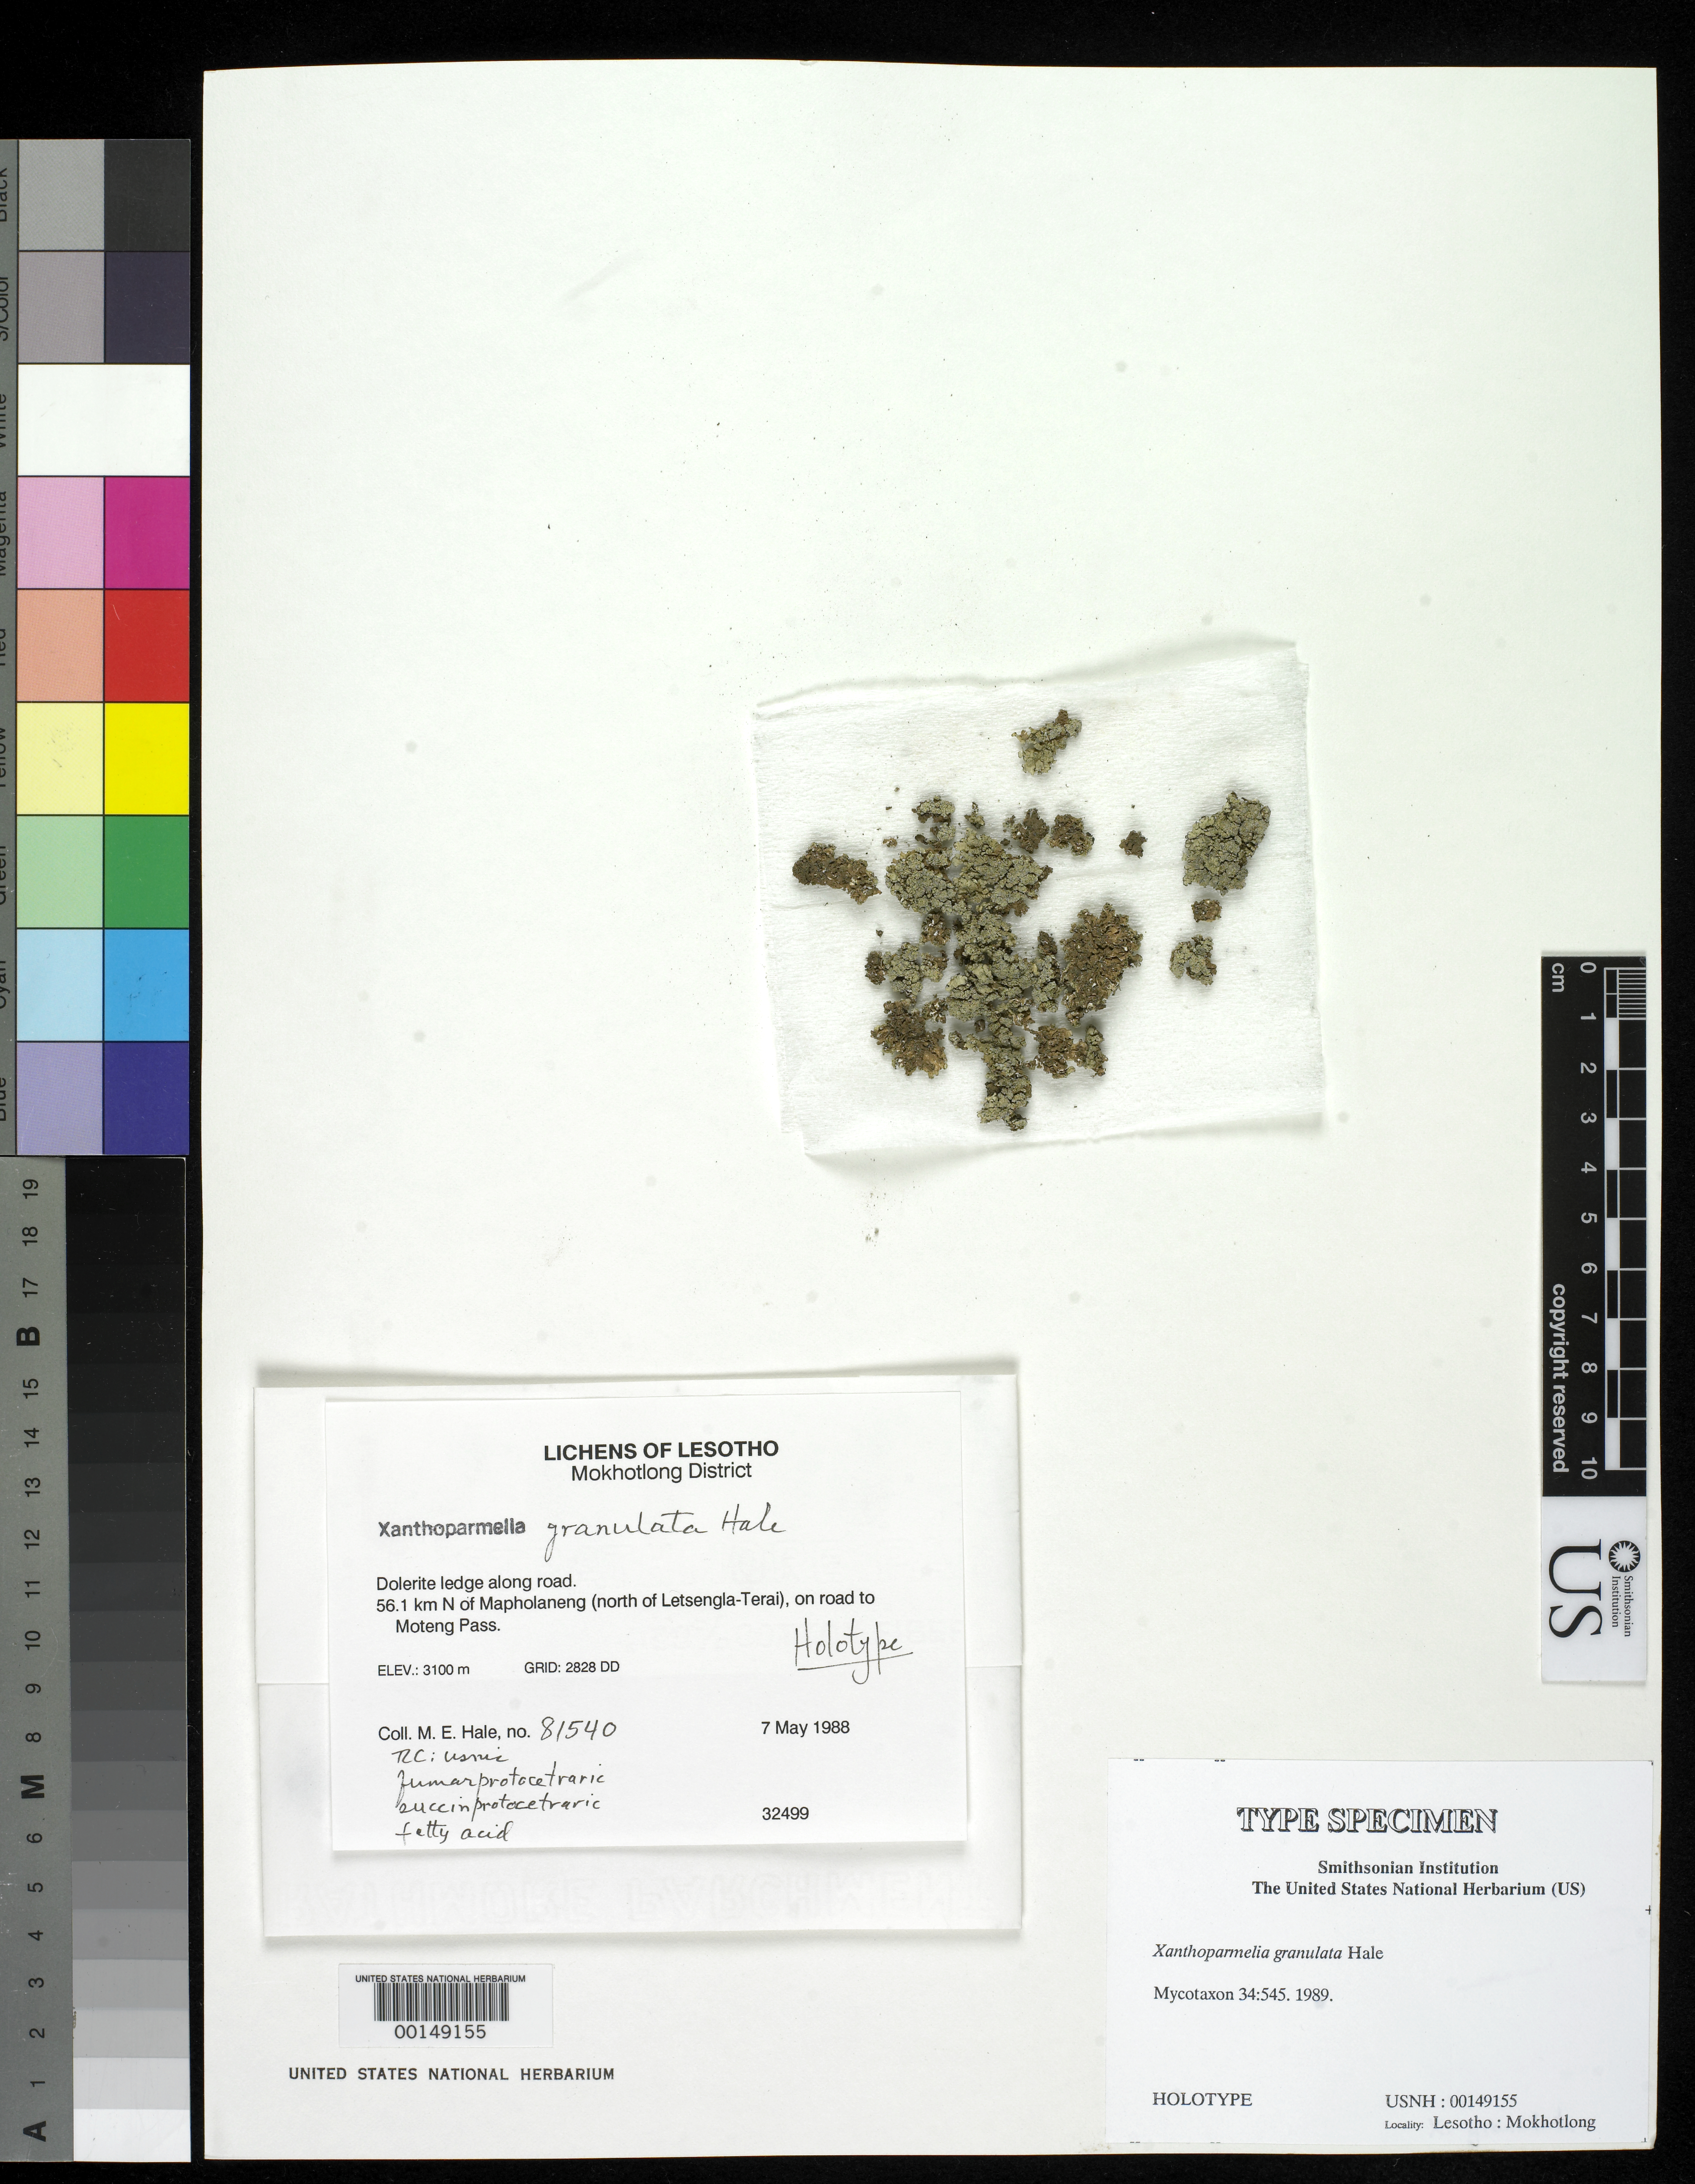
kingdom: Fungi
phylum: Ascomycota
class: Lecanoromycetes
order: Lecanorales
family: Parmeliaceae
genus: Xanthoparmelia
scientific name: Xanthoparmelia granulata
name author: Hale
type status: Holotype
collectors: M. Hale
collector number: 81540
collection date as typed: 07 May 1988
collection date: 1988-05-07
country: Lesotho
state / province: Mokhotlong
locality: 56.1 km N of Mapholangeng, N of Letsengia-Trai, on road to Moteng Pass, Grid 2828 DD, dolerite ledge along road.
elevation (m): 3100